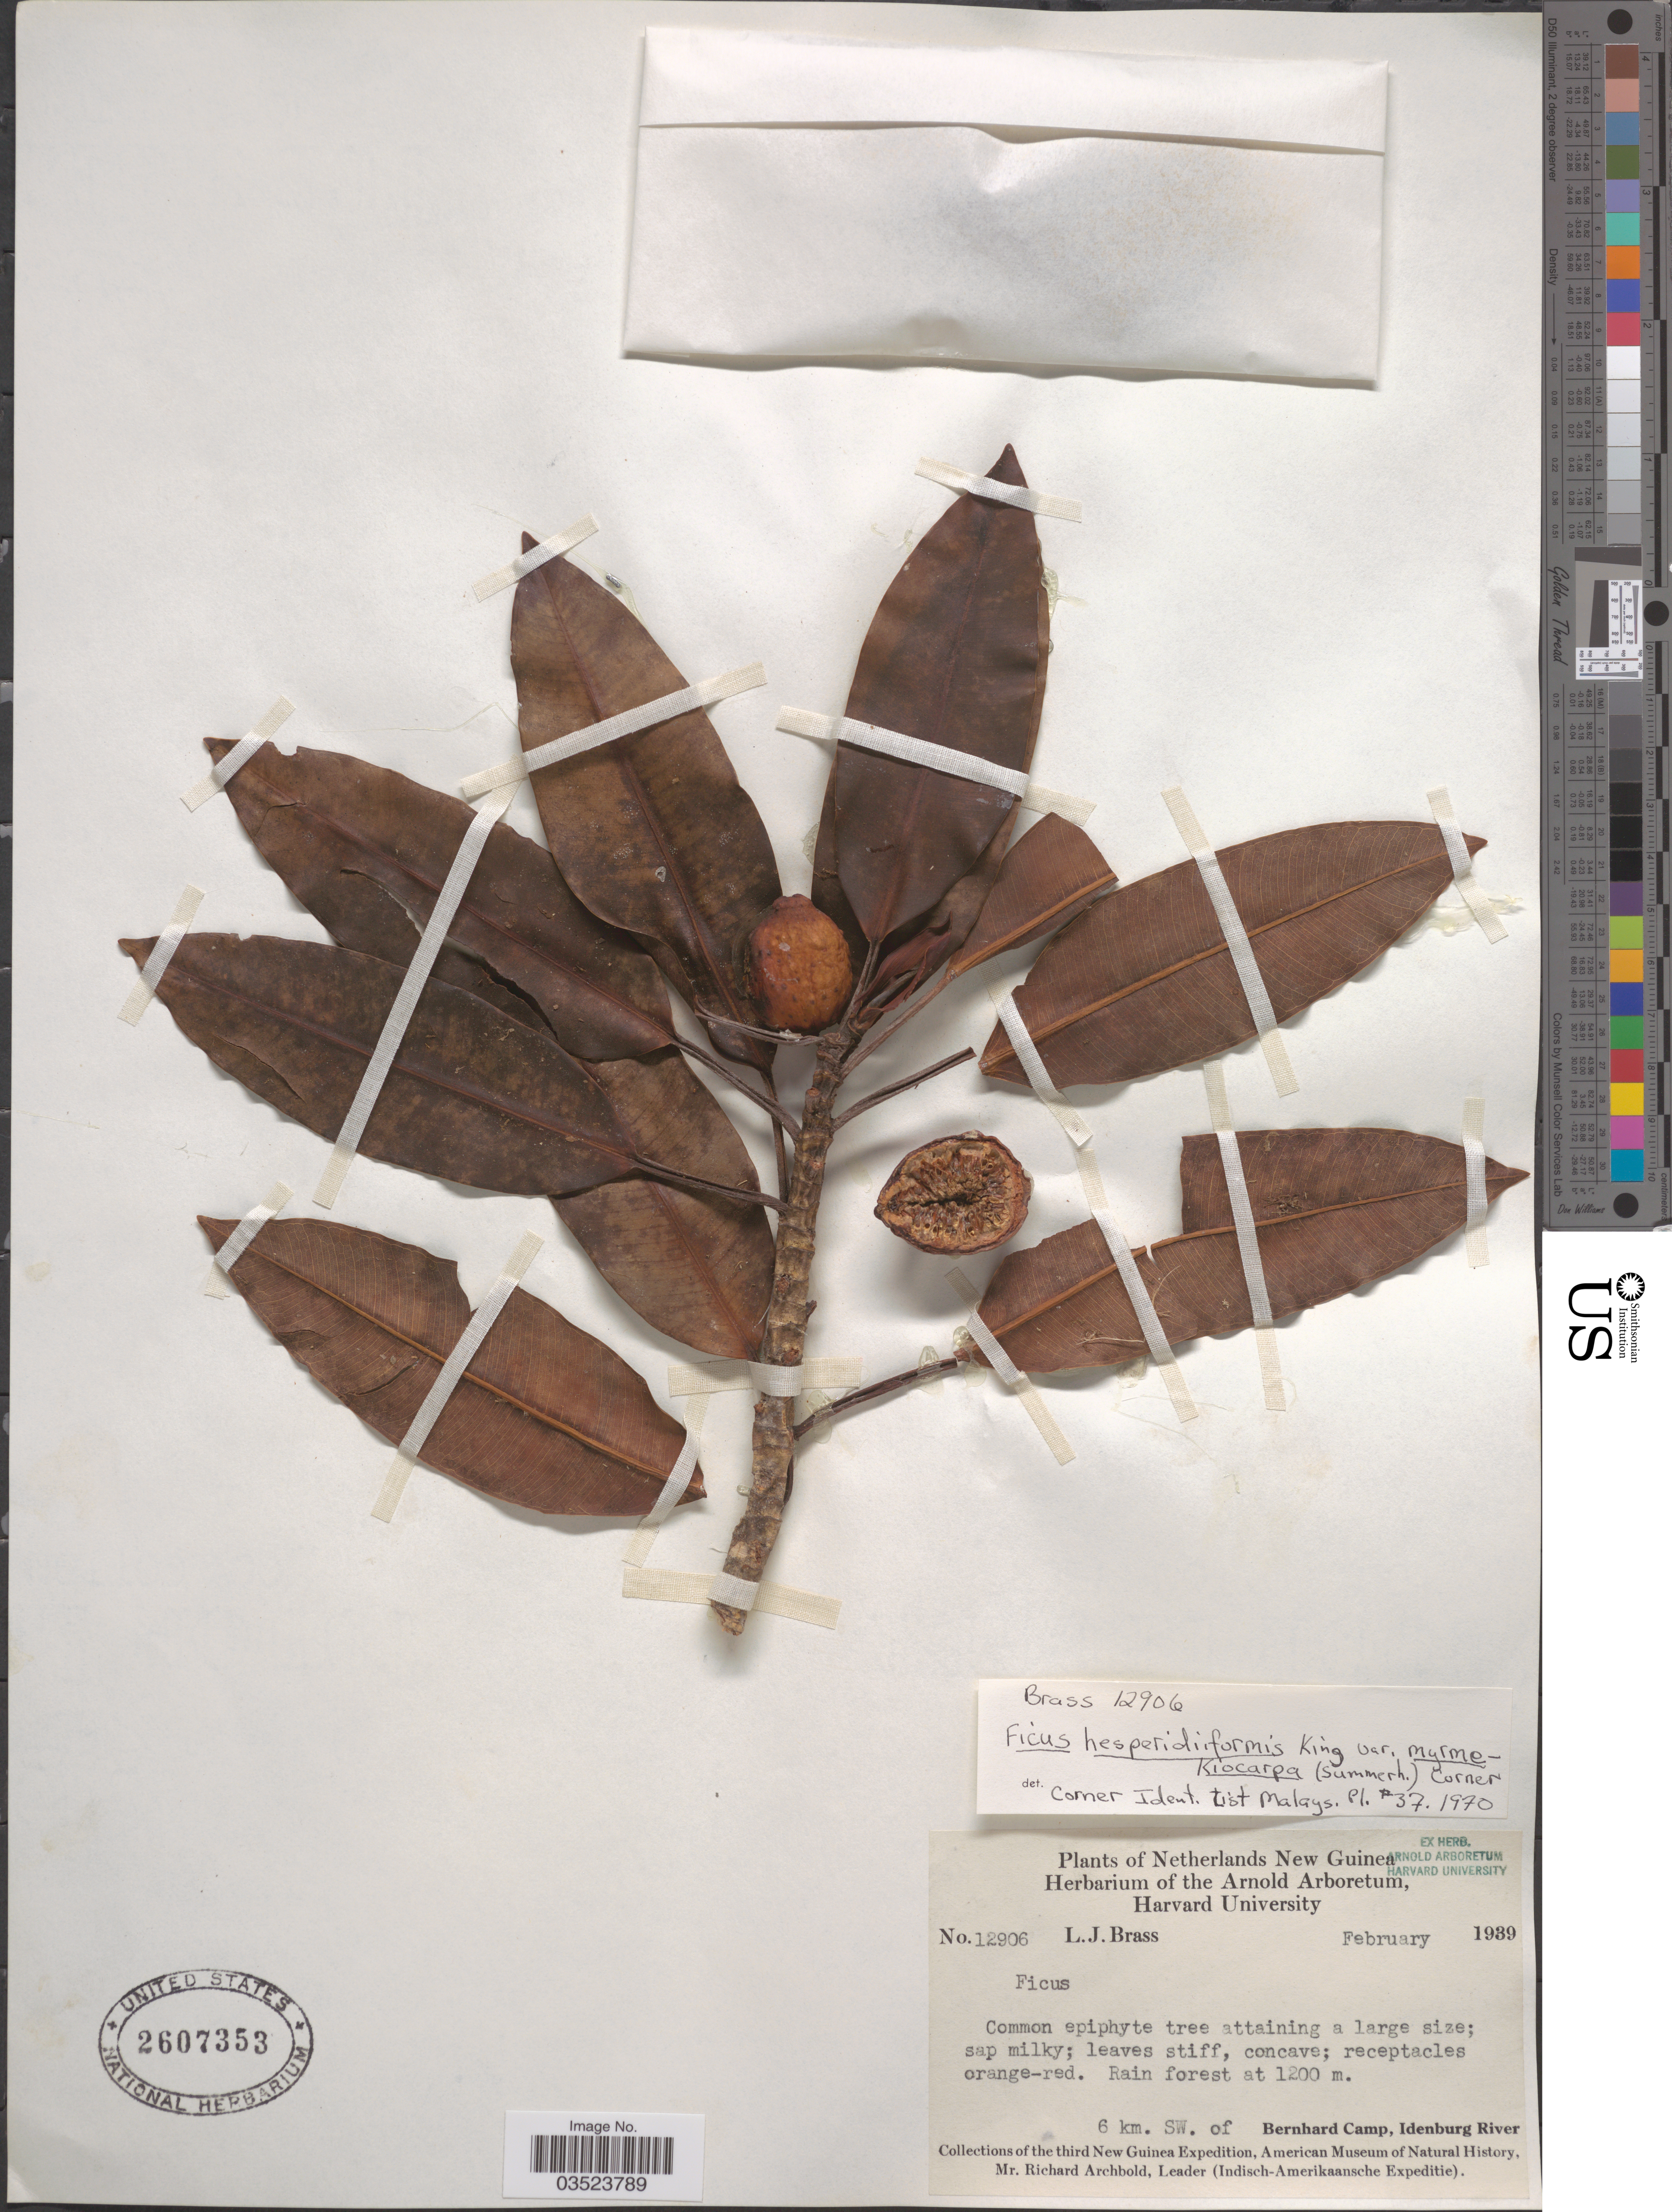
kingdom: Plantae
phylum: Tracheophyta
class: Magnoliopsida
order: Rosales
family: Moraceae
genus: Ficus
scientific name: Ficus hesperidiiformis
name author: R.M. King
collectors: L. J. Brass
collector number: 12906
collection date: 1939-02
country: Indonesia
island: New Guinea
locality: Netherlands New Guinea. 6 km. SW. of Bernhard Camp, Idenburg River.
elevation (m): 1200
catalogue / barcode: US 2607353